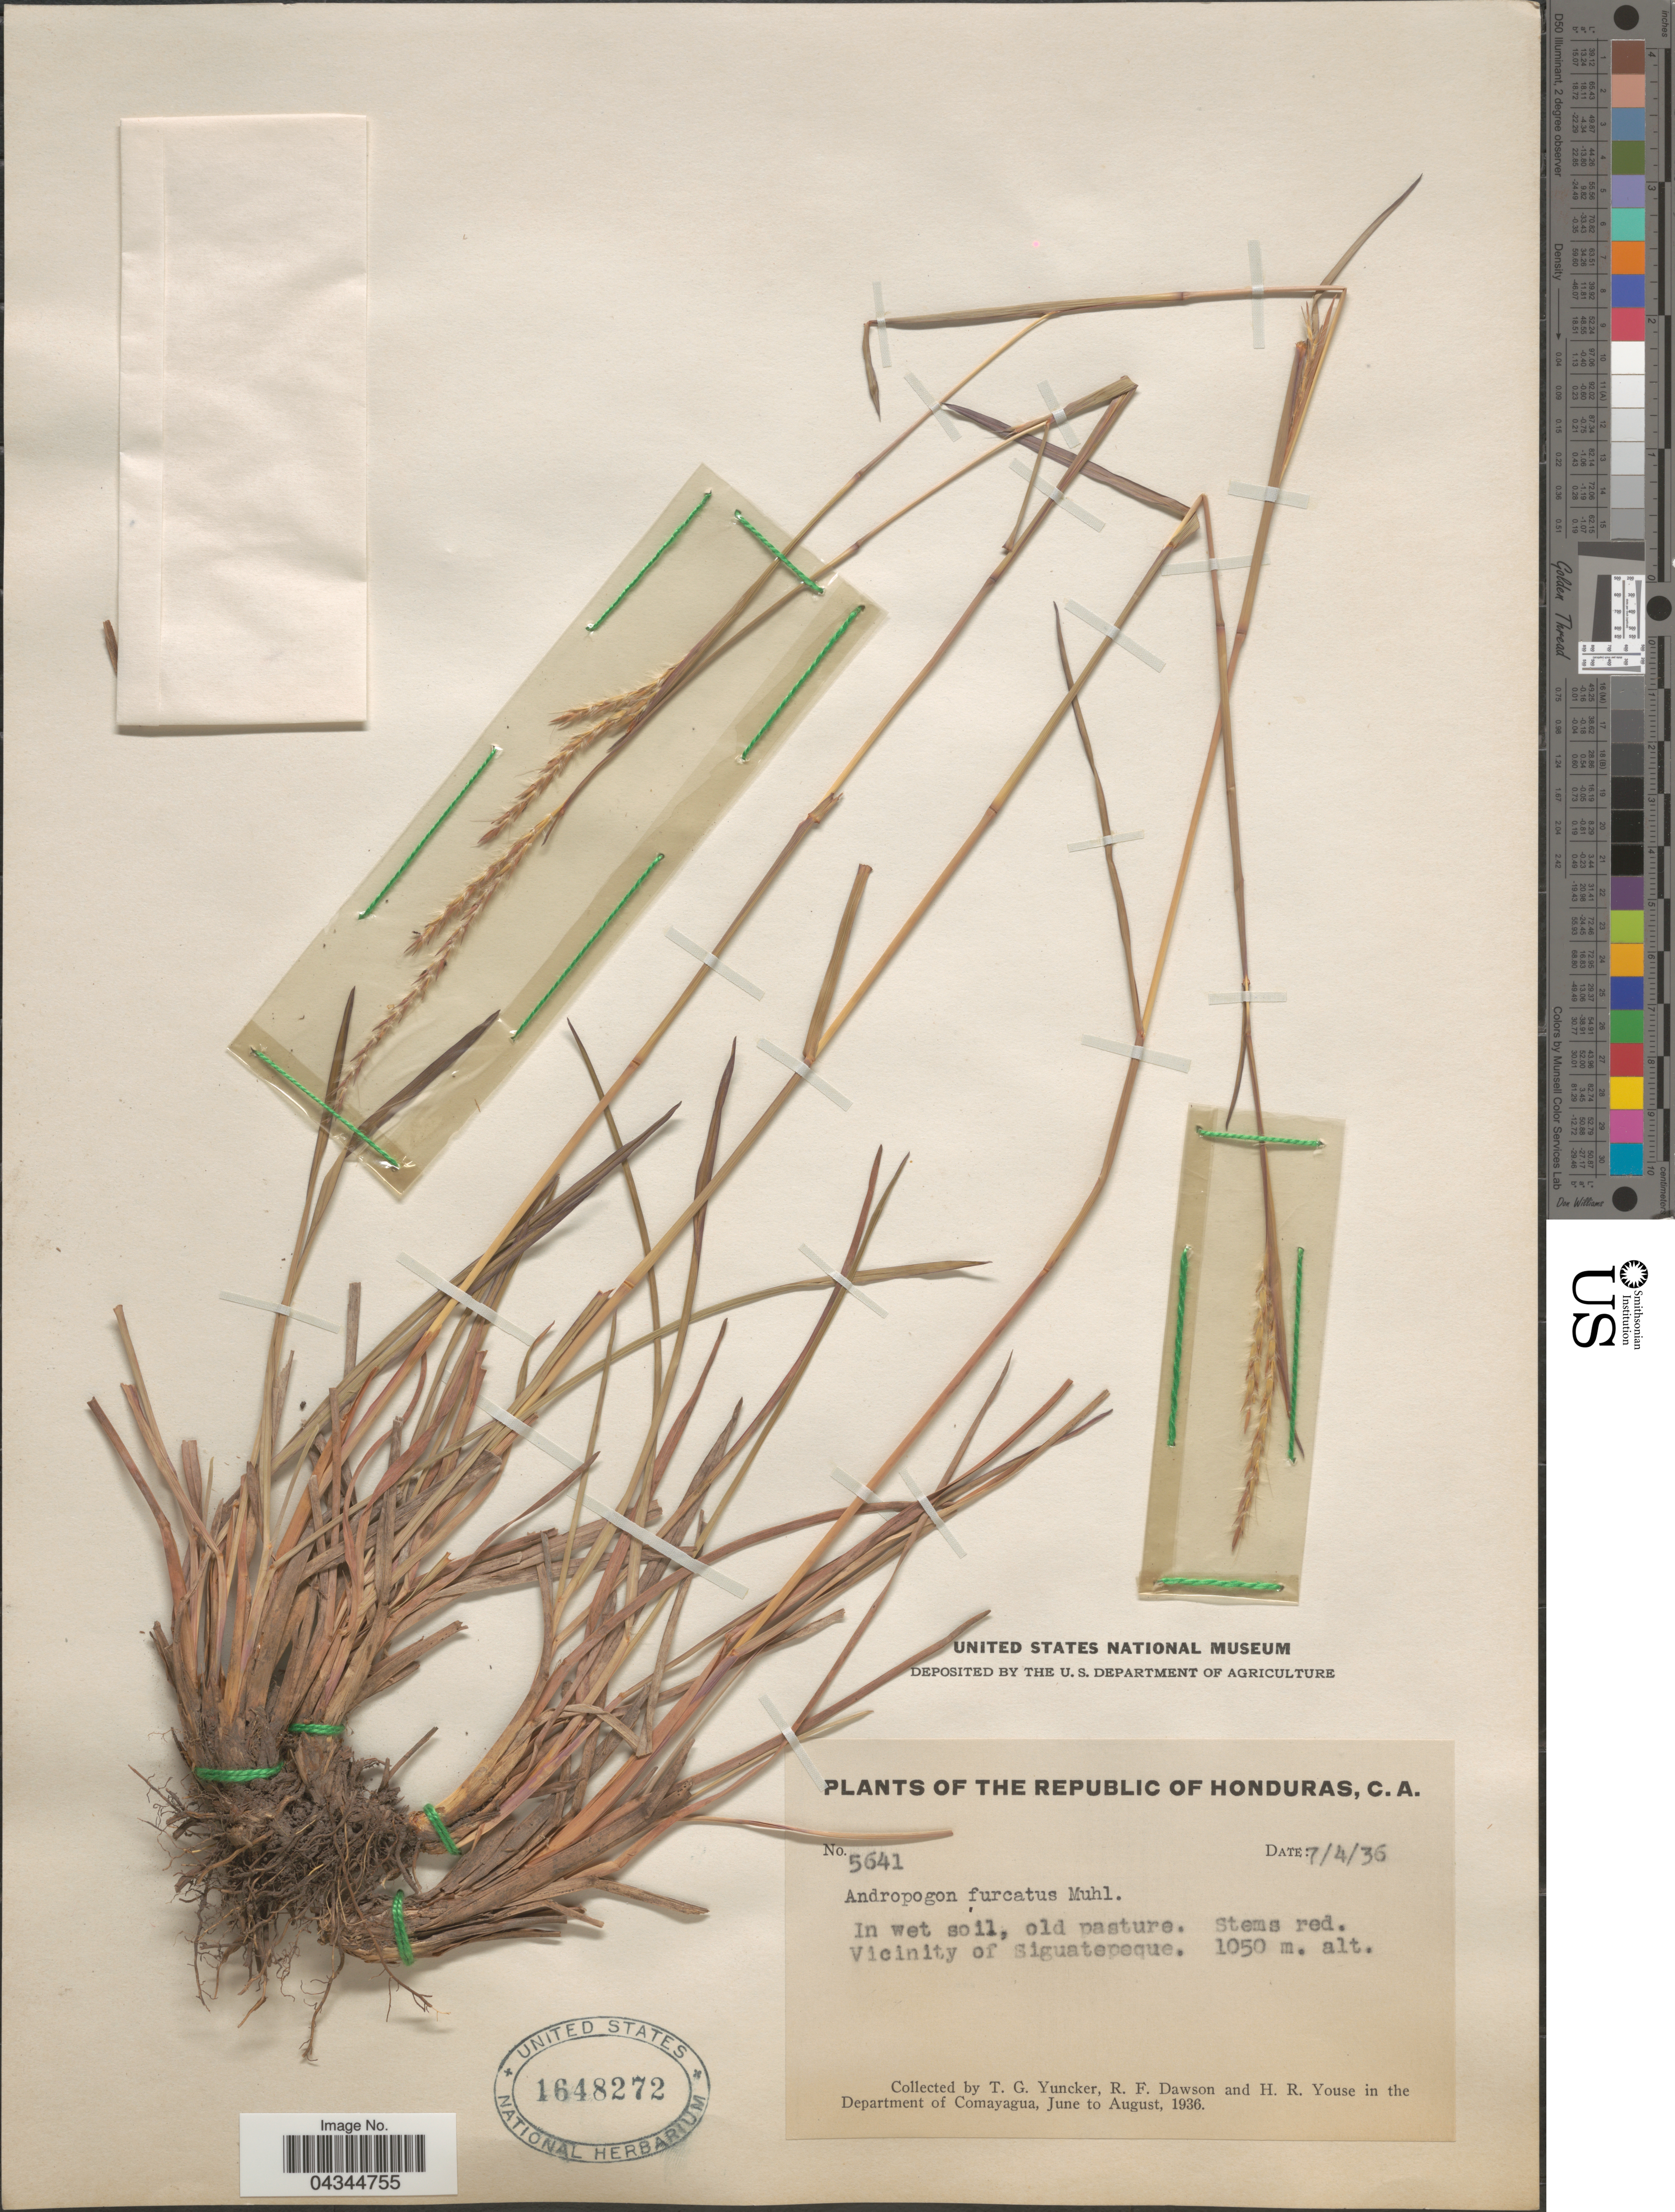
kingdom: Plantae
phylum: Tracheophyta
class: Liliopsida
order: Poales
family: Poaceae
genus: Andropogon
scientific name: Andropogon gerardii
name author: Vitman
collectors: T. G. Yuncker, R. F. Dawson & H. Youse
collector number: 5641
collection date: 1936-04-07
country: Honduras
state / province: Comayagua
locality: Republic of Honduras, C. A. In wet soil, old pasture. Vicinity of Siguatepeque. In the Department of Comayagua.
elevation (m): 1050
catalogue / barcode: US 1648272